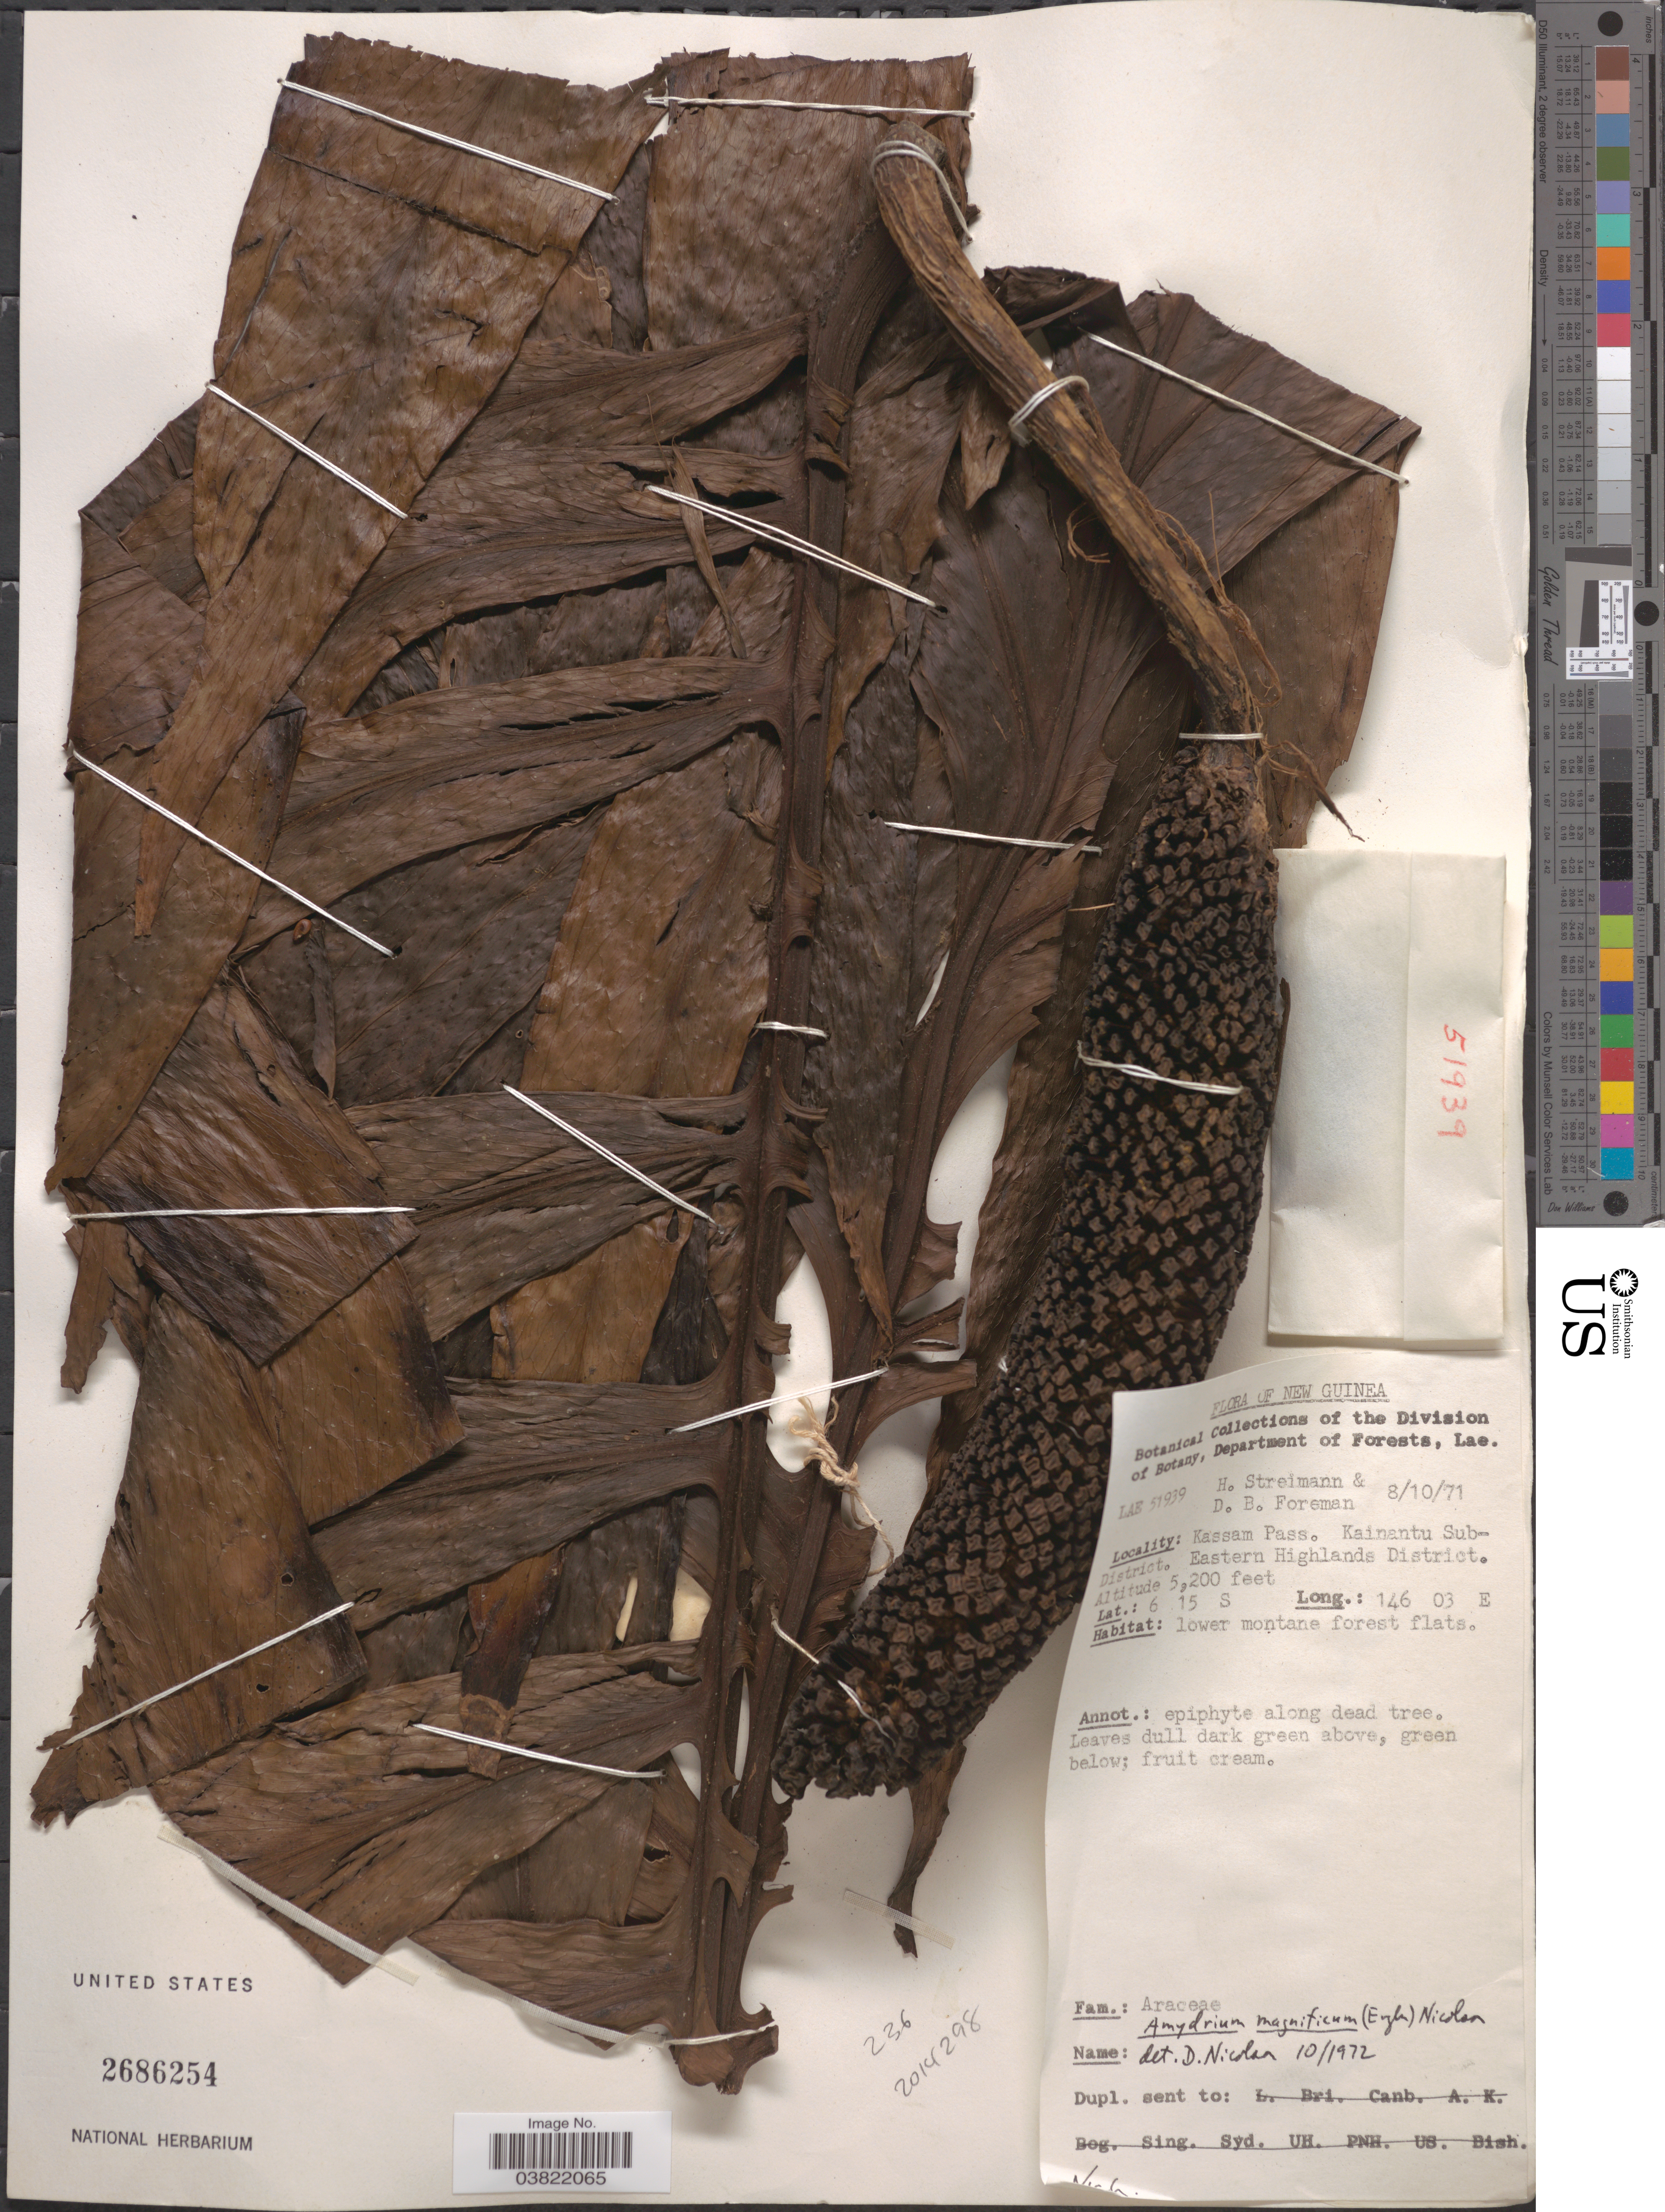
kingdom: Plantae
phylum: Tracheophyta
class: Liliopsida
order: Alismatales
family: Araceae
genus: Amydrium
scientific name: Amydrium zippelianum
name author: (Schott) Nicolson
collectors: H. Streimann & D. Foreman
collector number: LAE51939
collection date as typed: Transcribed d/m/y: 8/10/71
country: Papua New Guinea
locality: New Guinea. Kassam Pass. Kainantu Sub-District, Eastern Highlands District.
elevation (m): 1585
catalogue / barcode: US 2686254